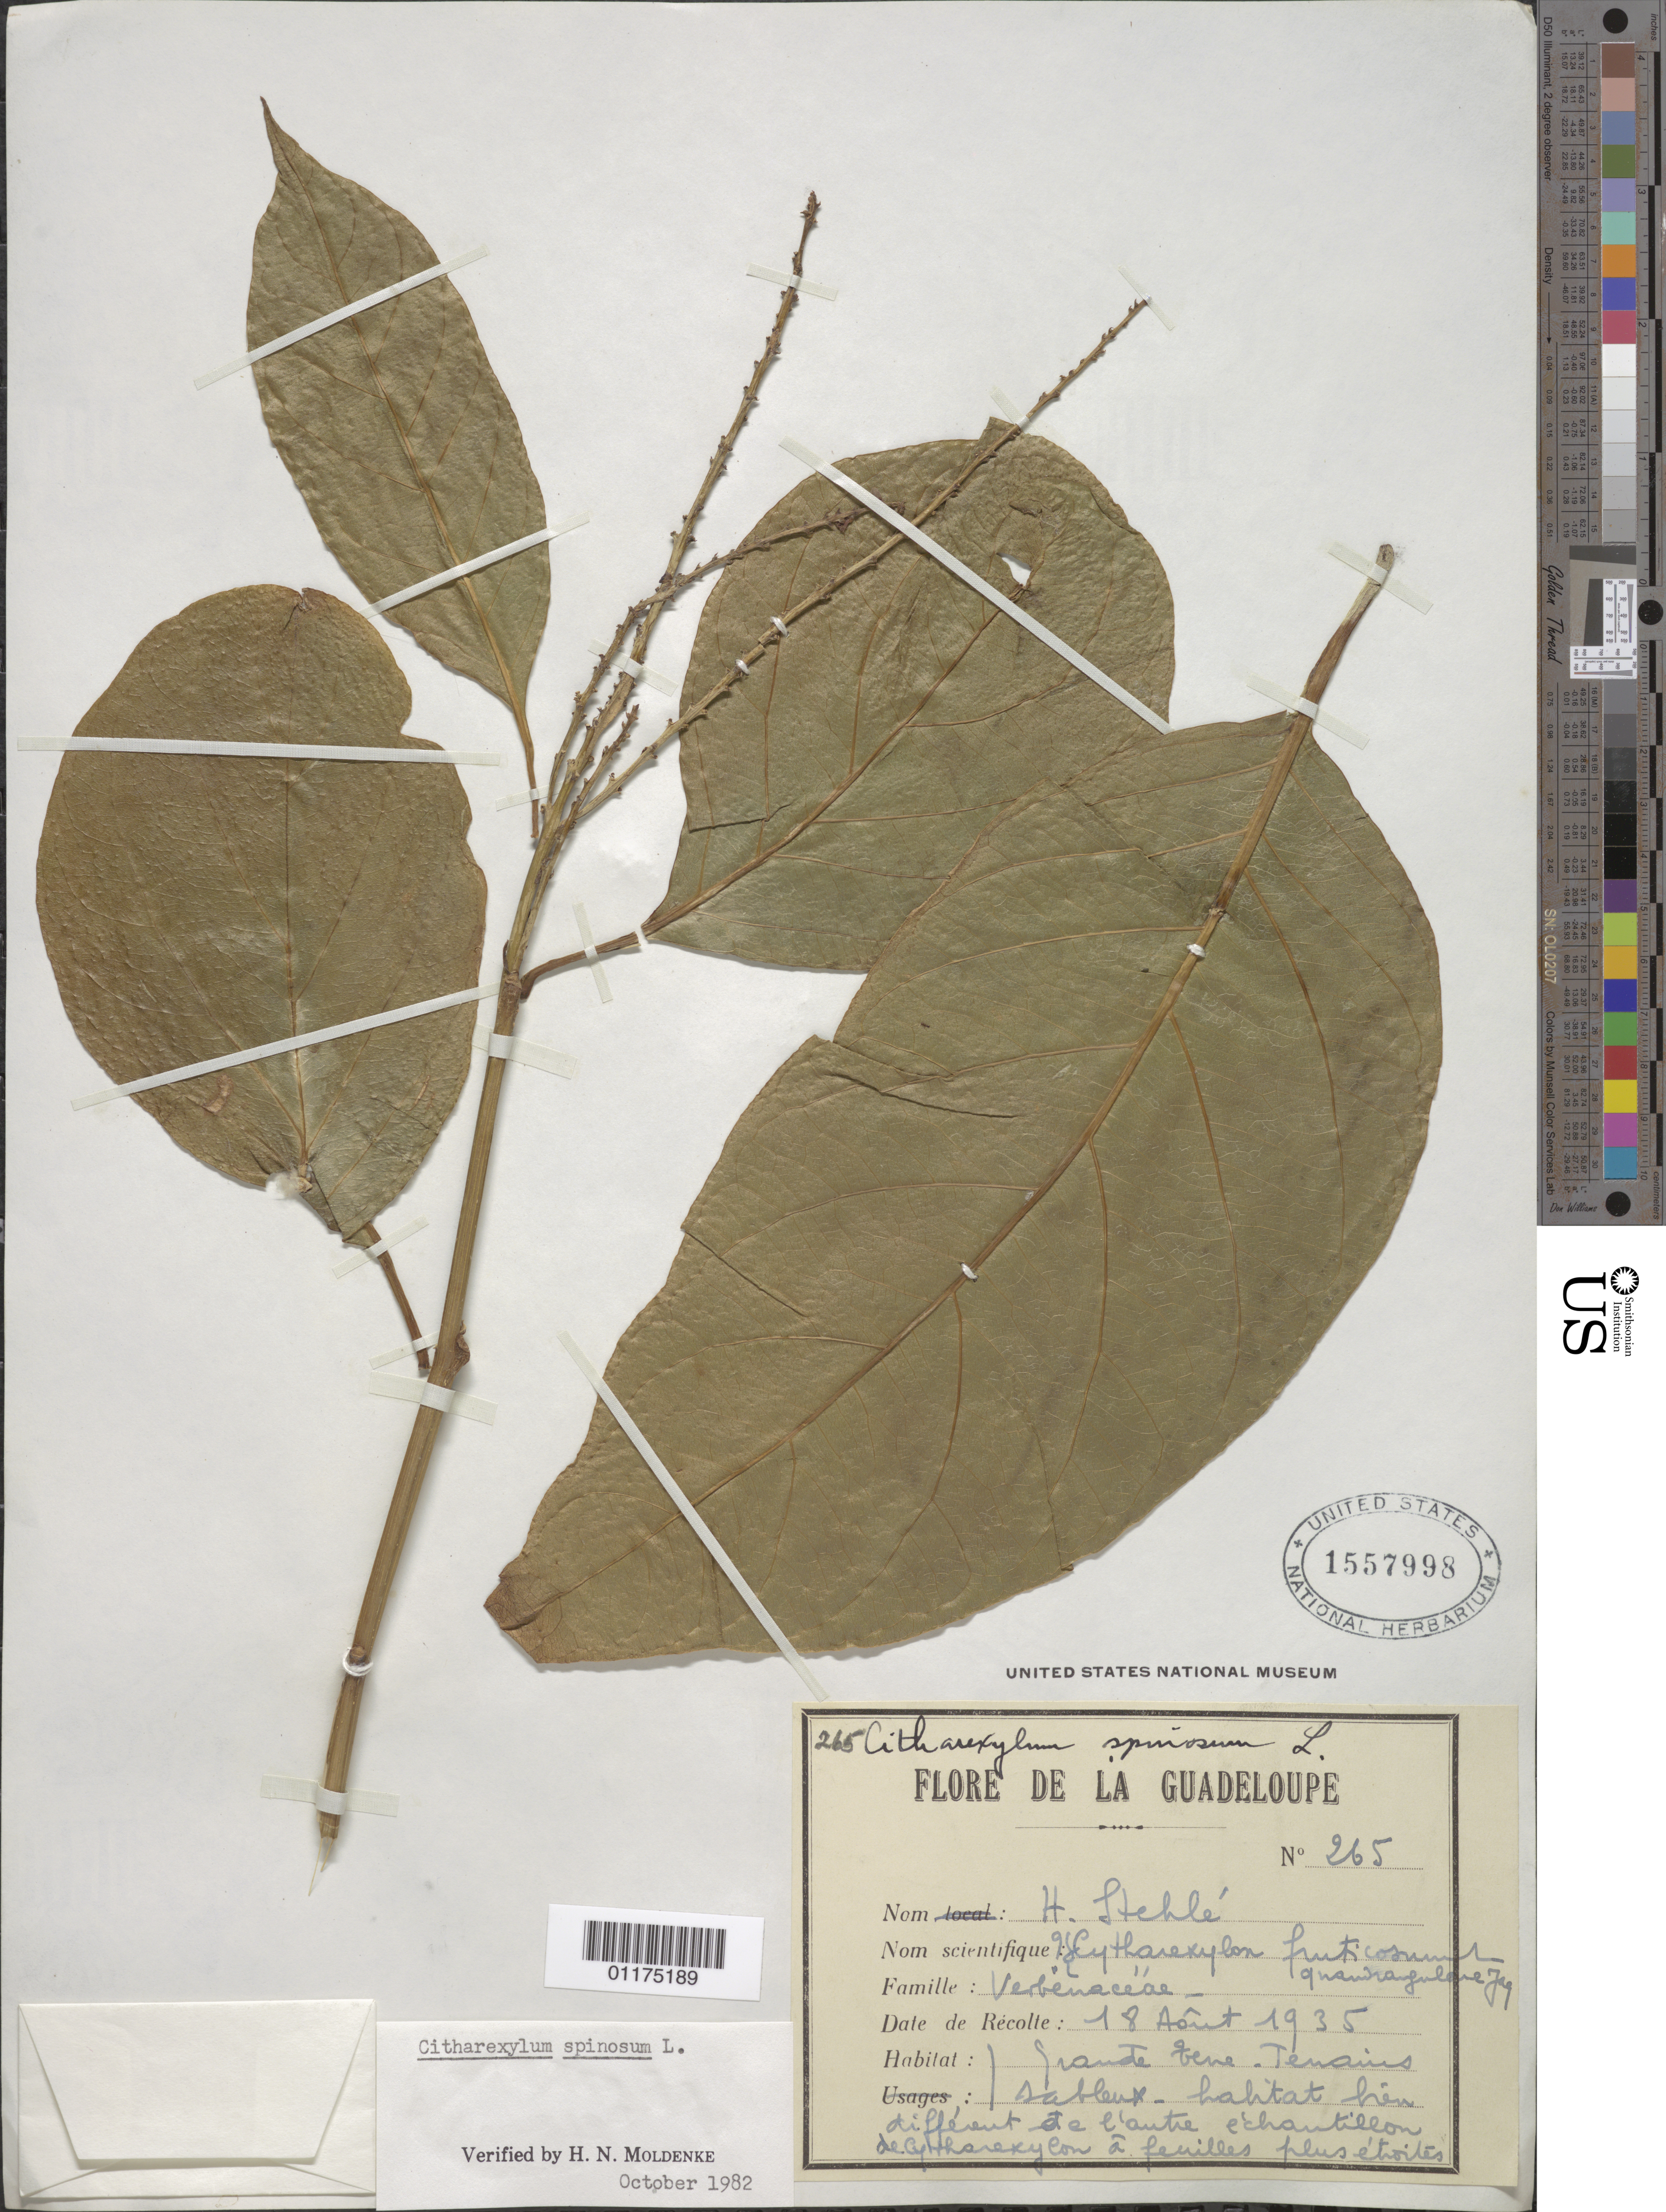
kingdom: Plantae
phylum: Tracheophyta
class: Magnoliopsida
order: Lamiales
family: Verbenaceae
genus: Citharexylum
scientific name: Citharexylum spinosum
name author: L.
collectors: H. Stehlé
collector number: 265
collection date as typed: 17 Aug 1935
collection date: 1935-08-17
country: Guadeloupe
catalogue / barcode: US 1557998